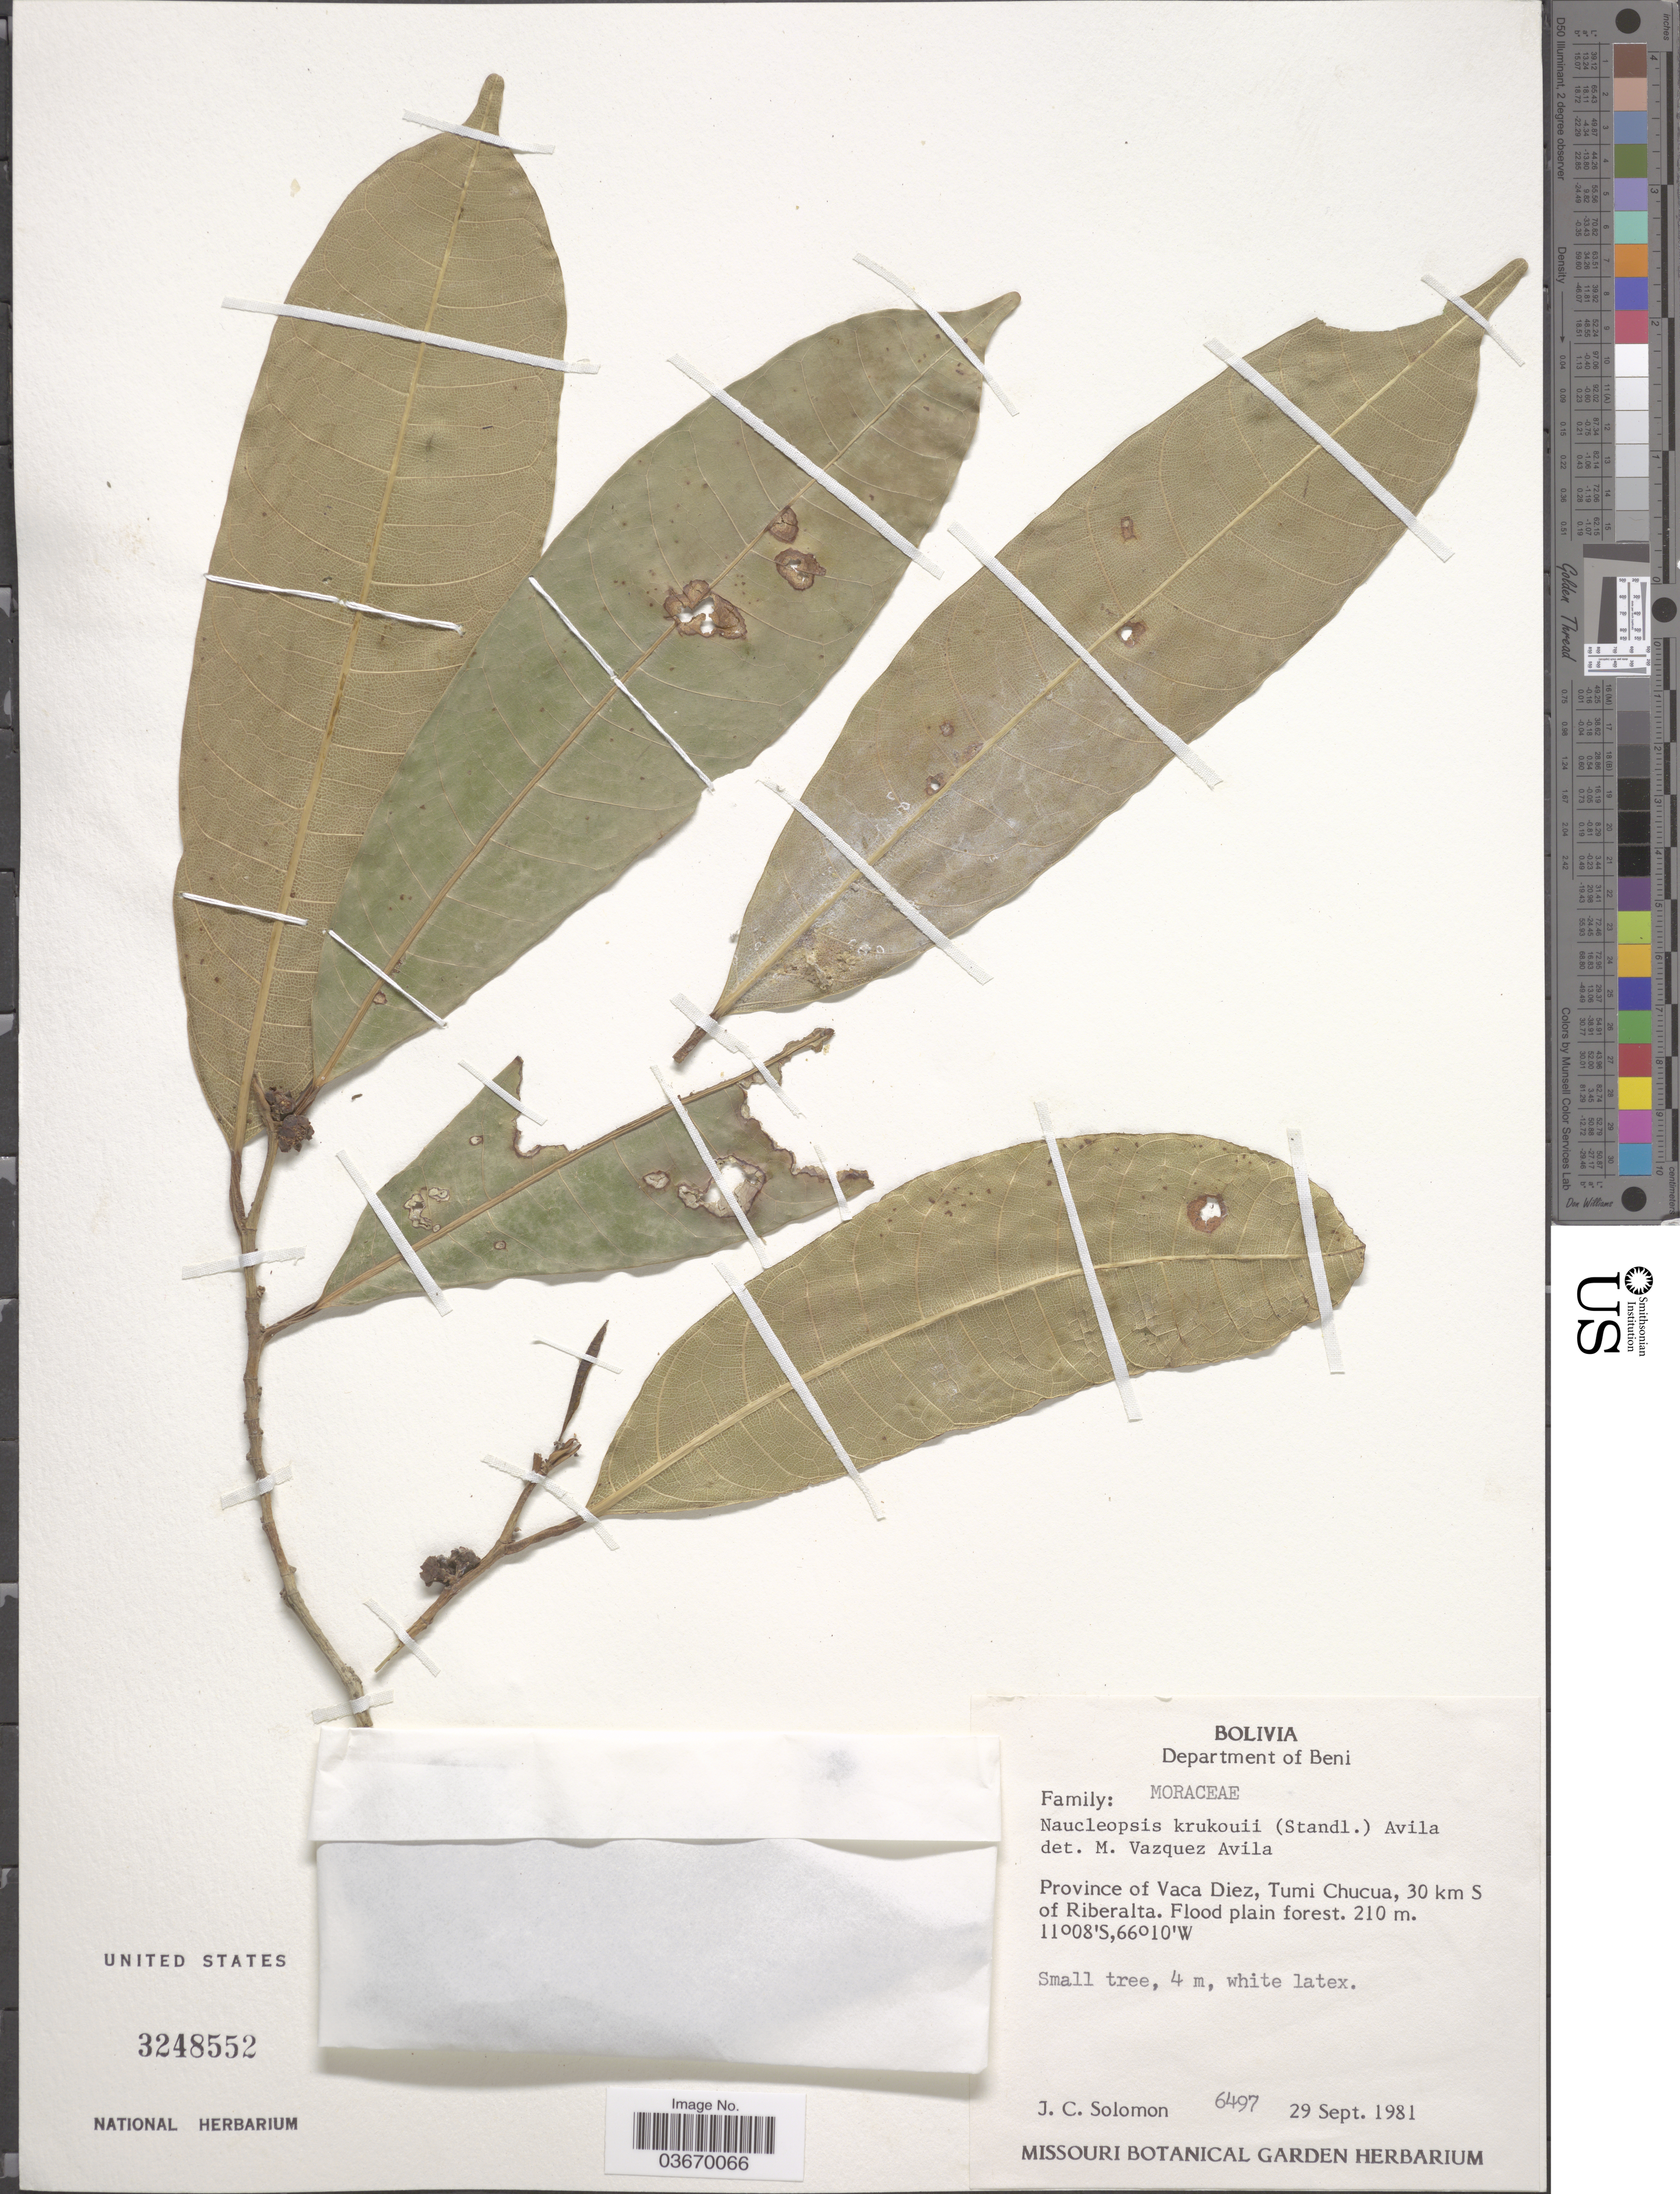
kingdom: Plantae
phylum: Tracheophyta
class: Magnoliopsida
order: Rosales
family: Moraceae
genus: Naucleopsis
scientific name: Naucleopsis krukovii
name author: (Standl.) C.C. Berg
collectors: J. C. Solomon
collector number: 6497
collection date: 1981-09-29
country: Bolivia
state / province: Beni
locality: Department of Beni. Province of Vaca Diez, Tumi Chucua, 30 km S of Riberalta.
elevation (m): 210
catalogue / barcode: US 3248552